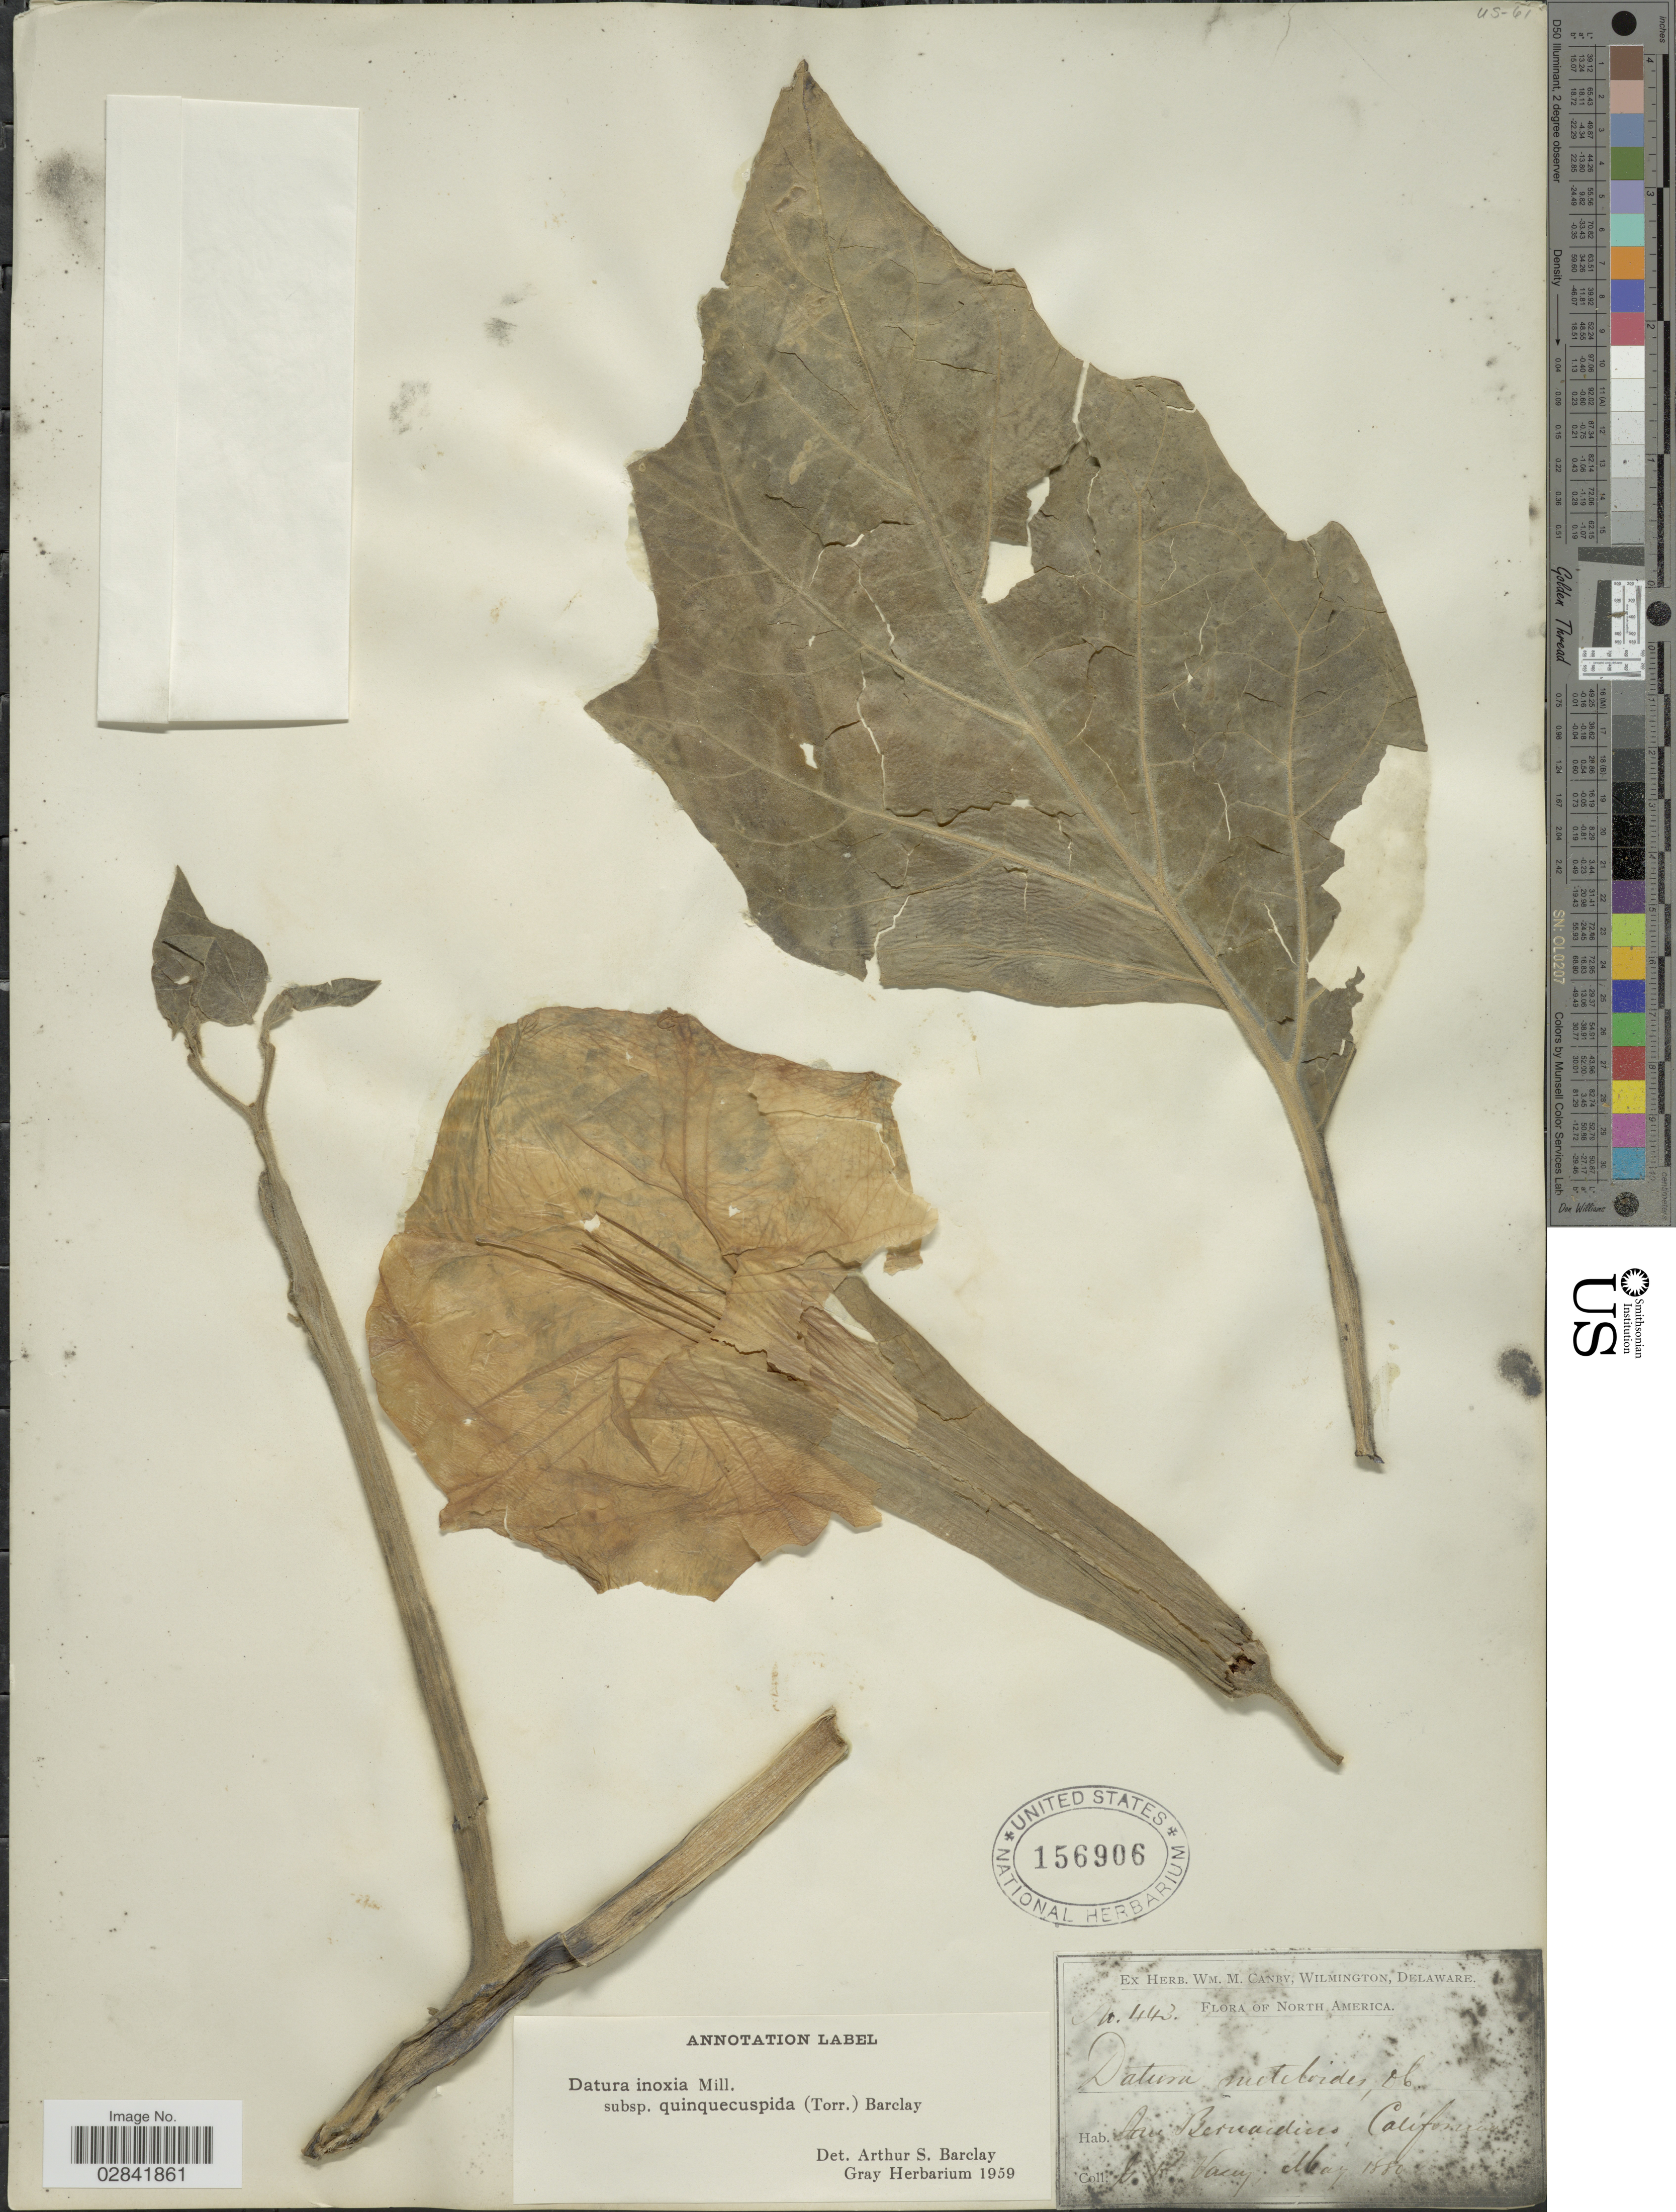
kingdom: Plantae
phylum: Tracheophyta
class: Magnoliopsida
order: Solanales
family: Solanaceae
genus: Datura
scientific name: Datura innoxia subsp. quinquecuspidata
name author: (Torr.) A.S. Barclay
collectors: G. R. Vasey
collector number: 443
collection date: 1880-05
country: United States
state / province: California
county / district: San Bernardino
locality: San Bernardino.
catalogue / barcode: US 156906